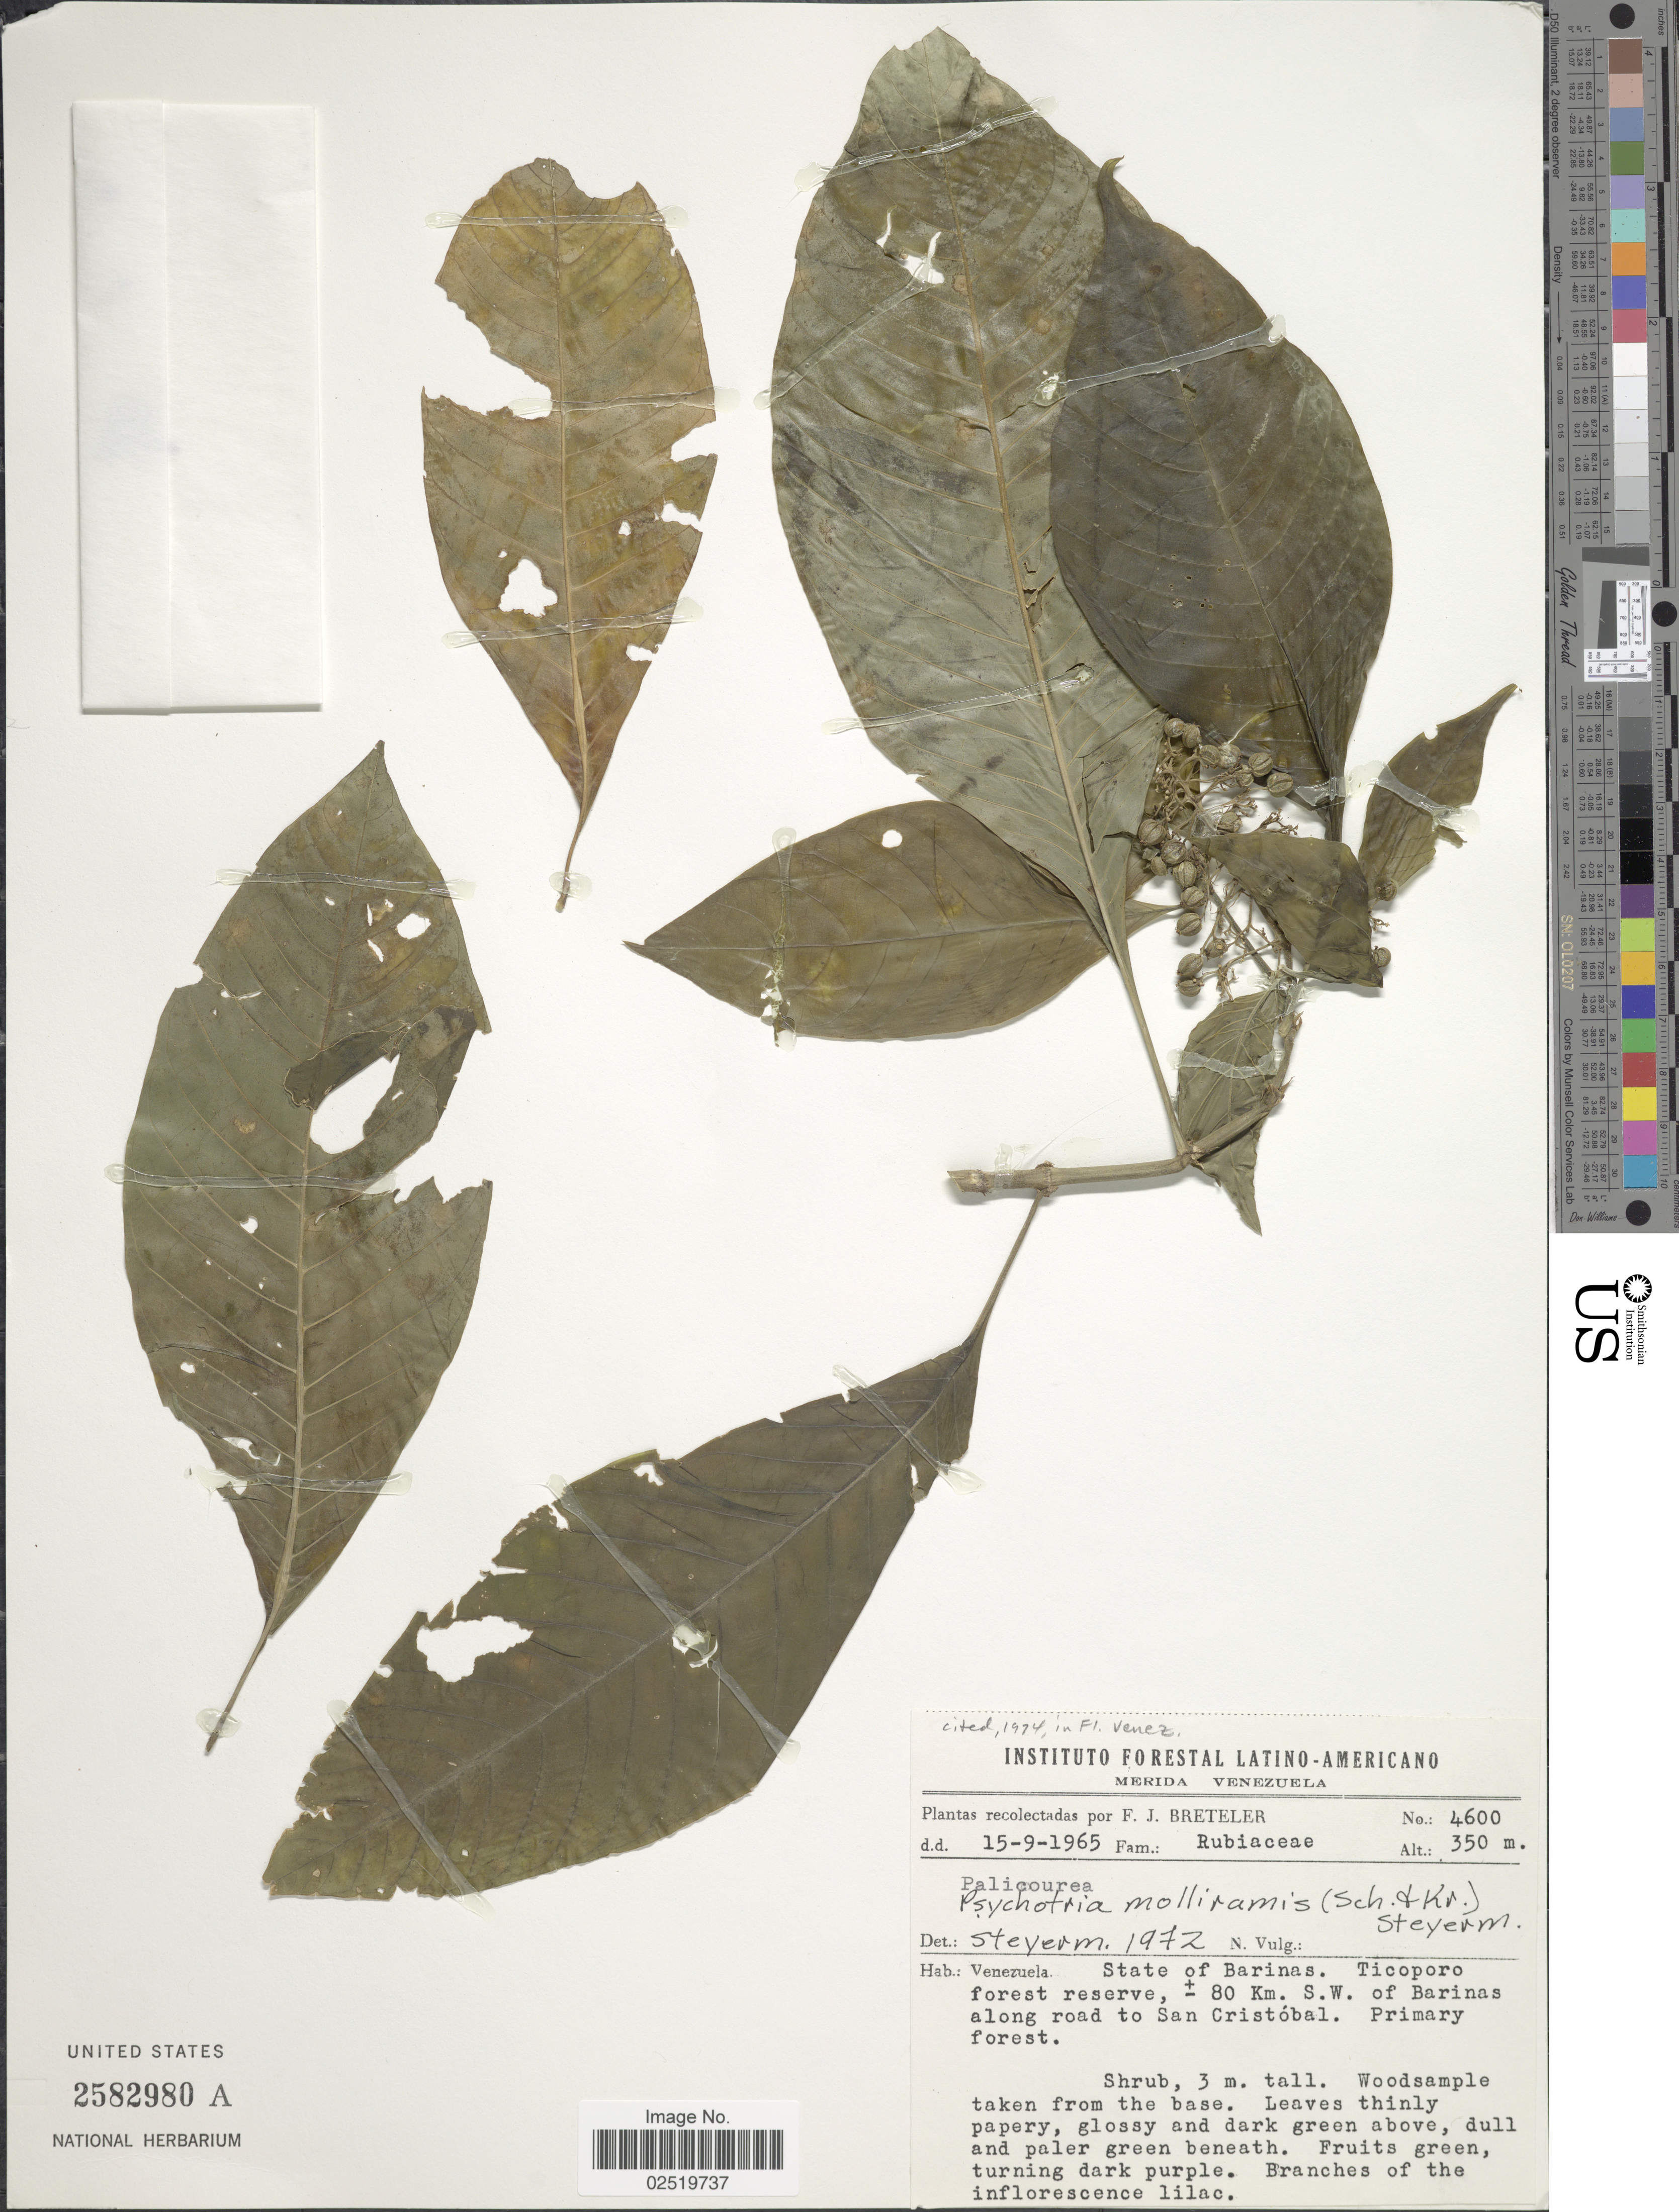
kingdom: Plantae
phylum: Tracheophyta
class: Magnoliopsida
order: Gentianales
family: Rubiaceae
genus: Psychotria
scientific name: Psychotria molliramis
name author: (K. Schum. & K. Krause) Steyerm.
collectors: F. J. Breteler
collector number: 4600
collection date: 1965-09-15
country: Venezuela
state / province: Barinas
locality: Ticoporo forest reserve, ± 80 Km. S.W. of Barinas along road to San Cristobal.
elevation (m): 350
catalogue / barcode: US 2582980A